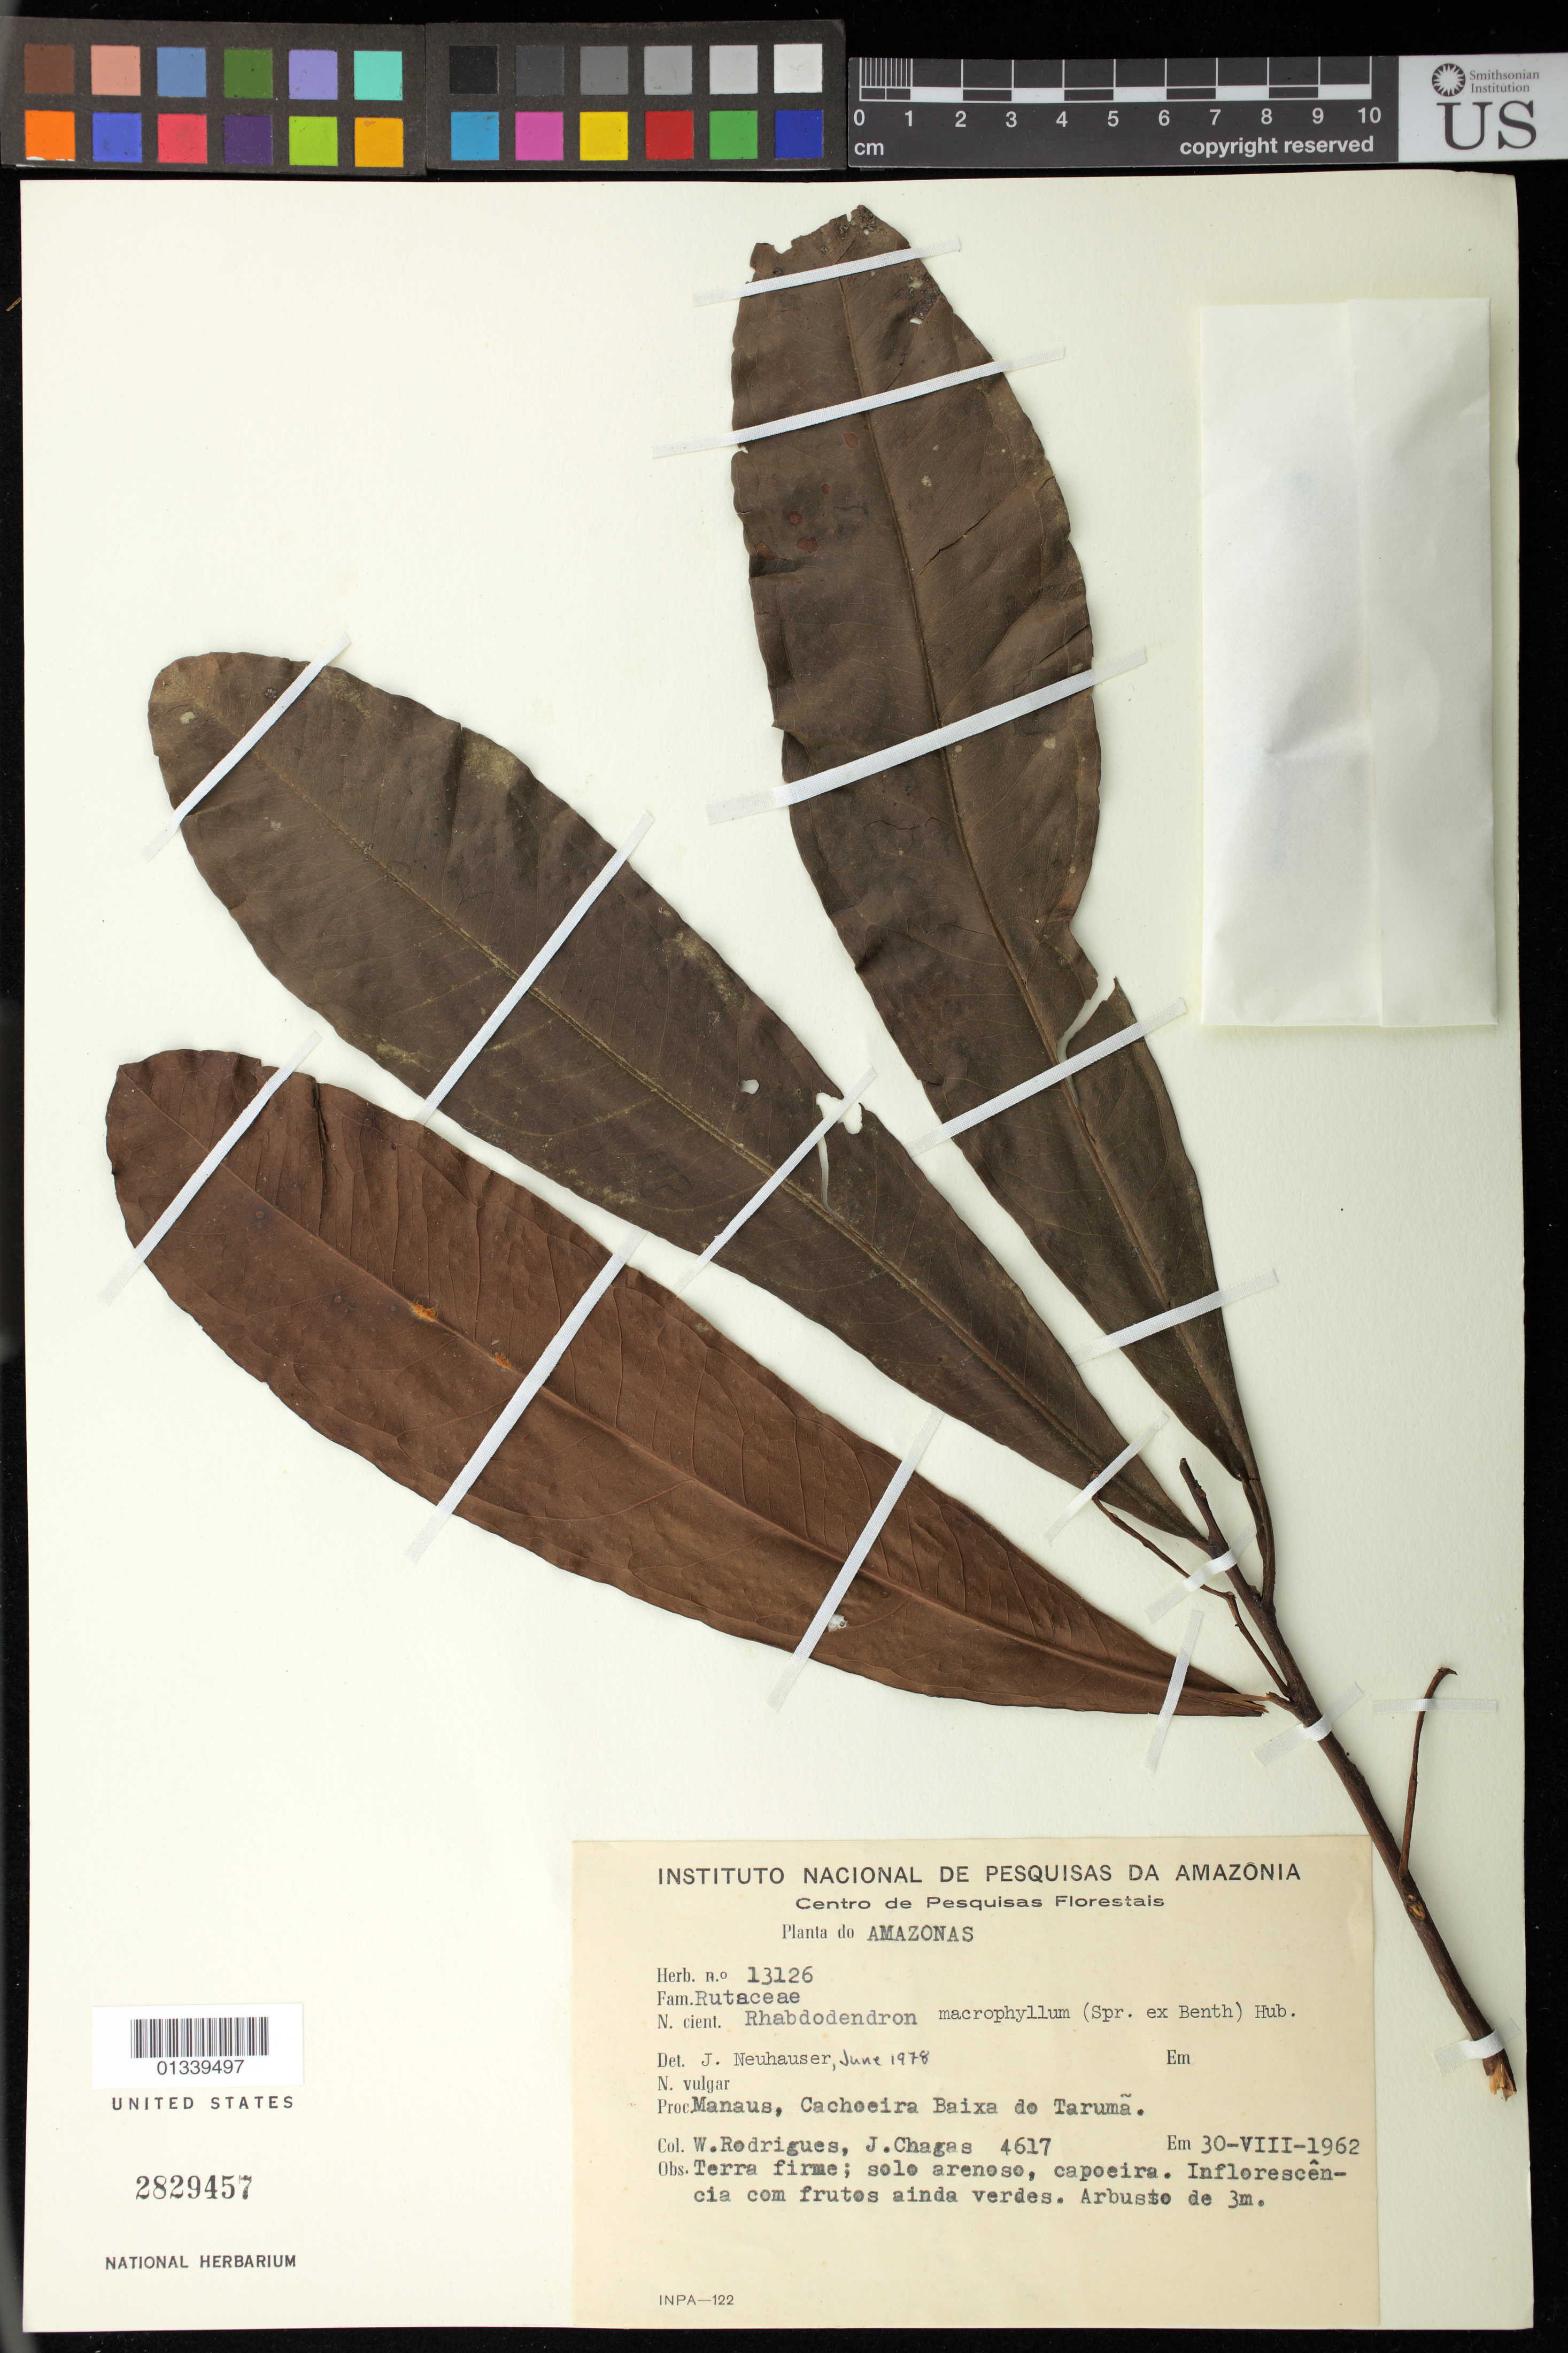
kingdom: Plantae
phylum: Tracheophyta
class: Magnoliopsida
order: Caryophyllales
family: Rhabdodendraceae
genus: Rhabdodendron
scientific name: Rhabdodendron macrophyllum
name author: (Spruce ex Benth.) Huber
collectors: W. A. Rodrigues & J. Chagas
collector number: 4617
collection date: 1962-08-30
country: Brazil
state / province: Amazonas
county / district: Manaus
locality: Cachoeira Baixa do Tarumã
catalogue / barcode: US 2829457